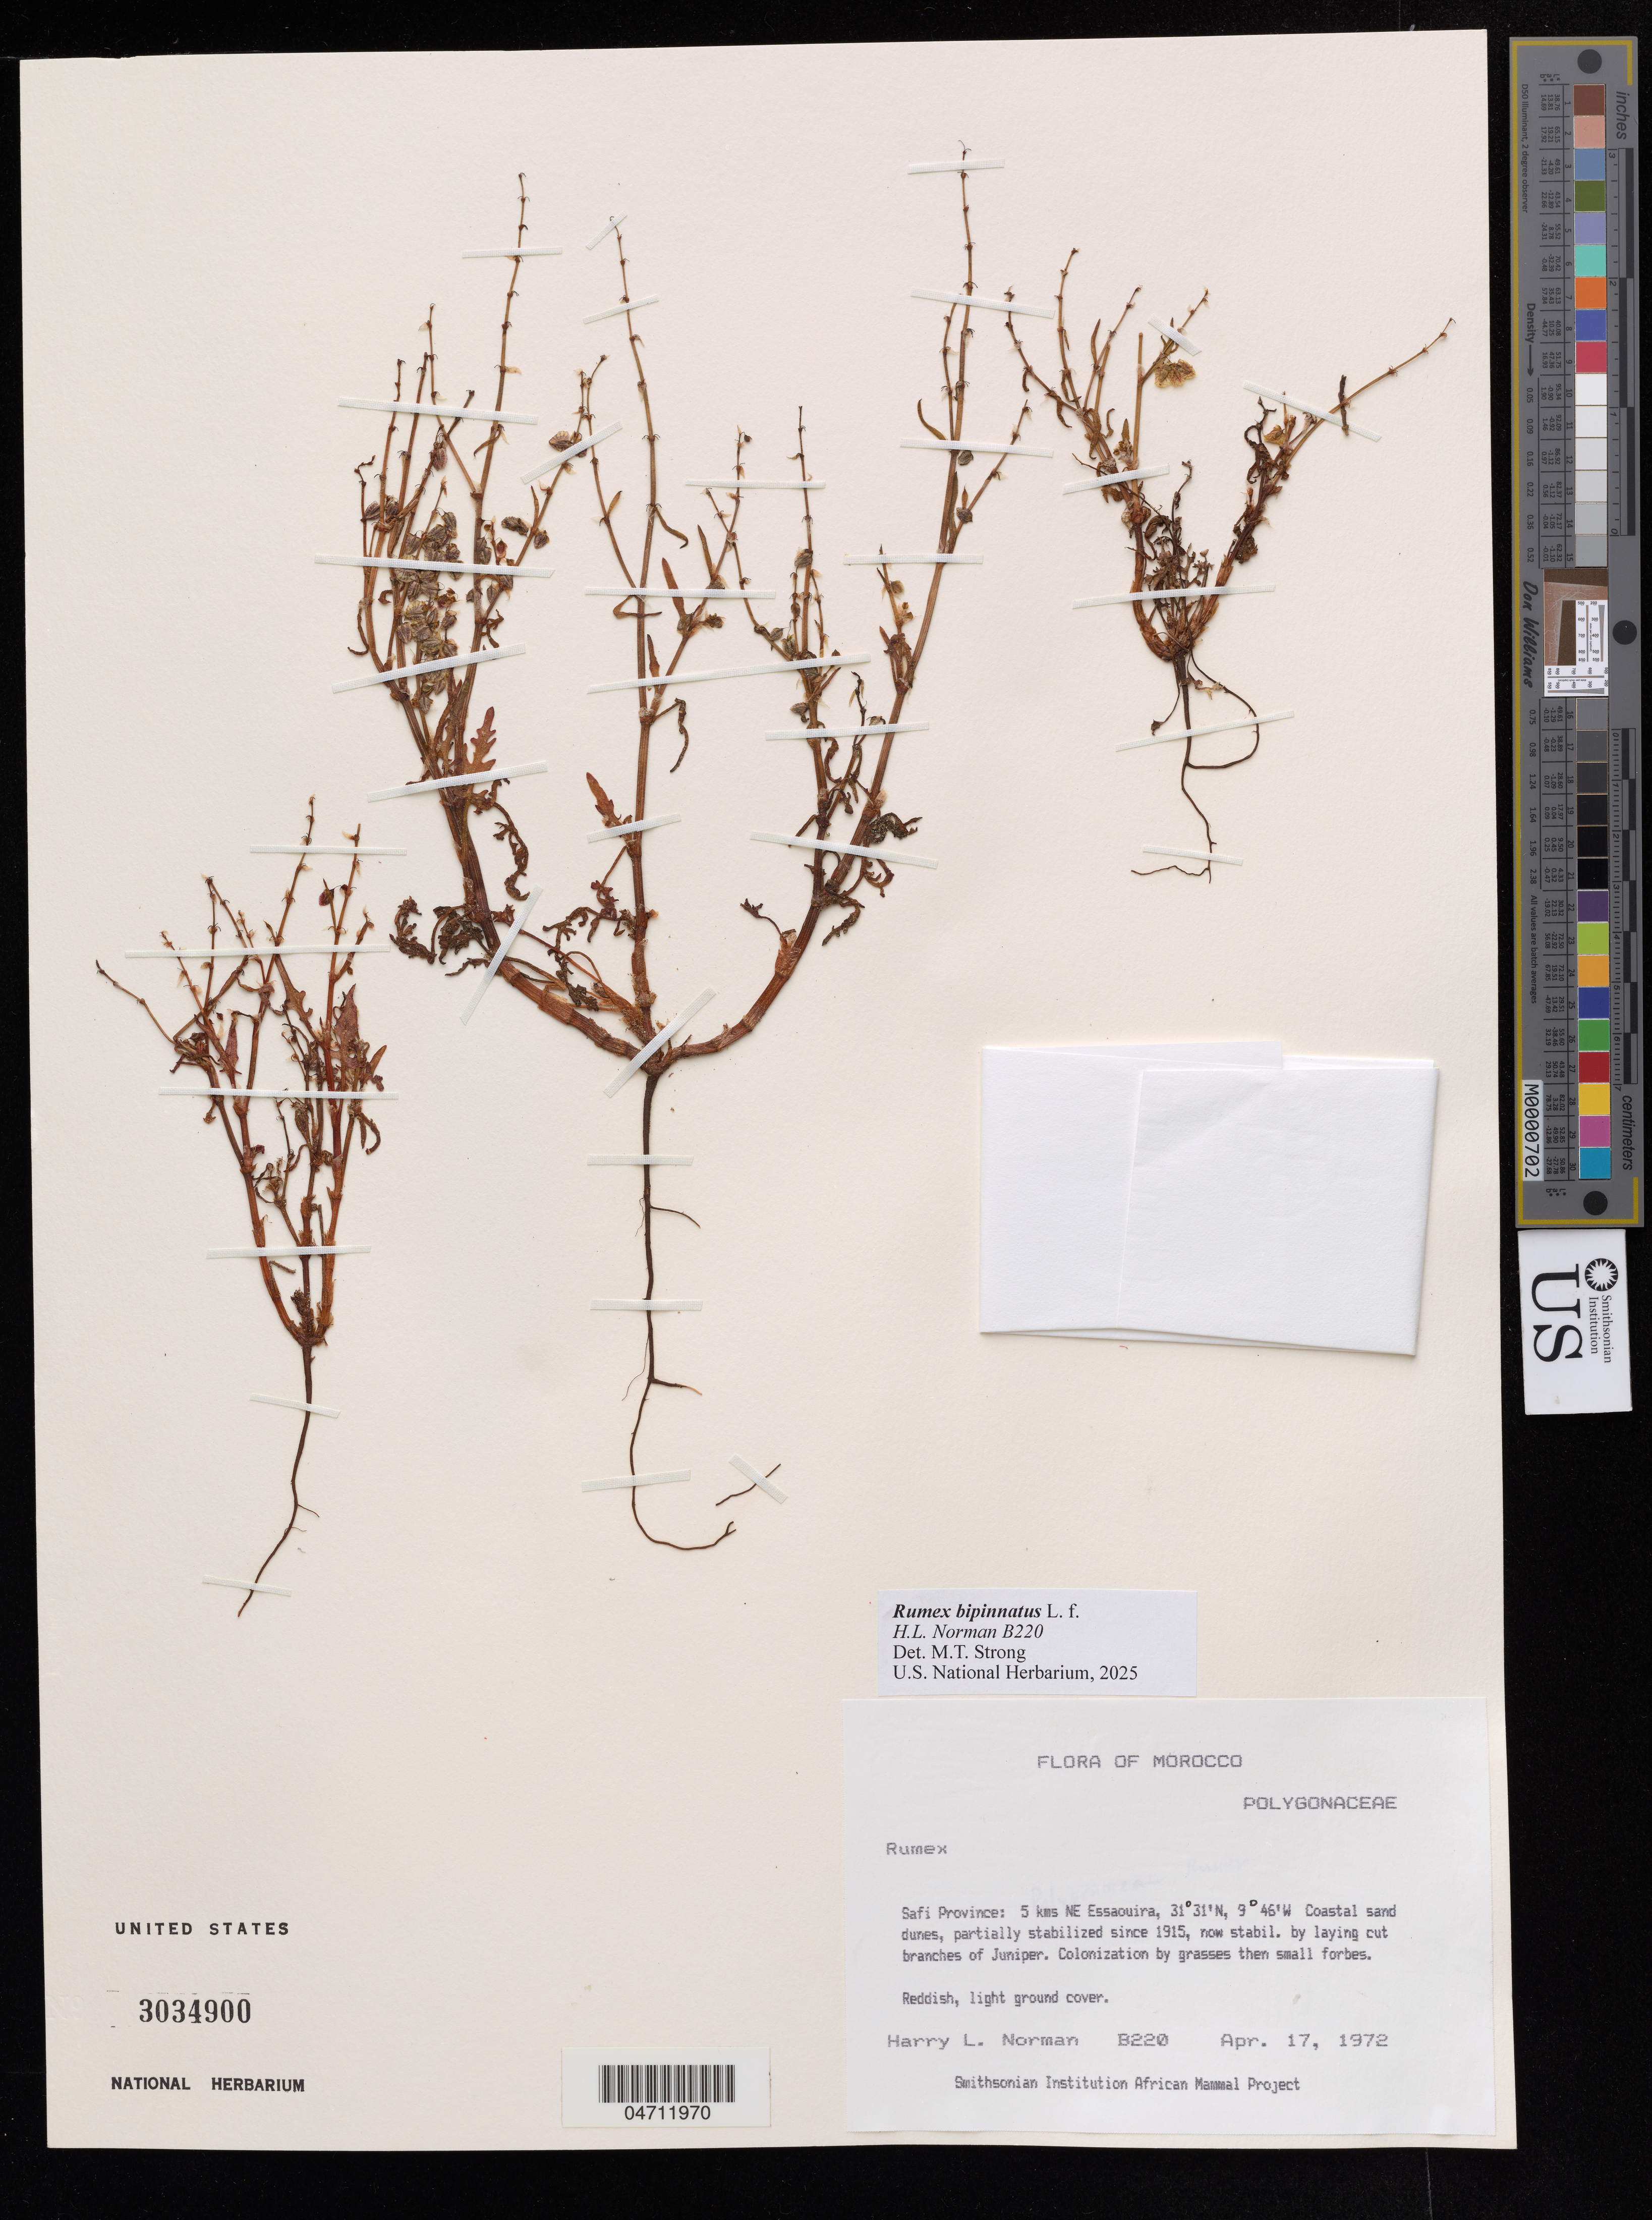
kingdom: Plantae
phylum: Tracheophyta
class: Magnoliopsida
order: Caryophyllales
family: Polygonaceae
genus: Rumex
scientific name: Rumex bipinnatus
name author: L. f.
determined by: Strong, M. T., (US), Smithsonian Institution - National Museum of Natural History (UNITED STATES)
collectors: Norman, H.L.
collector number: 8220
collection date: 1972-04-17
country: Morocco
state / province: Safi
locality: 5 kms NE Eaaouira. Coastal sand dunes, partially stabilized since 1915, now stabil. by laying cut branches of Juniper.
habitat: Light ground cover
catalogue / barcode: US 3034900